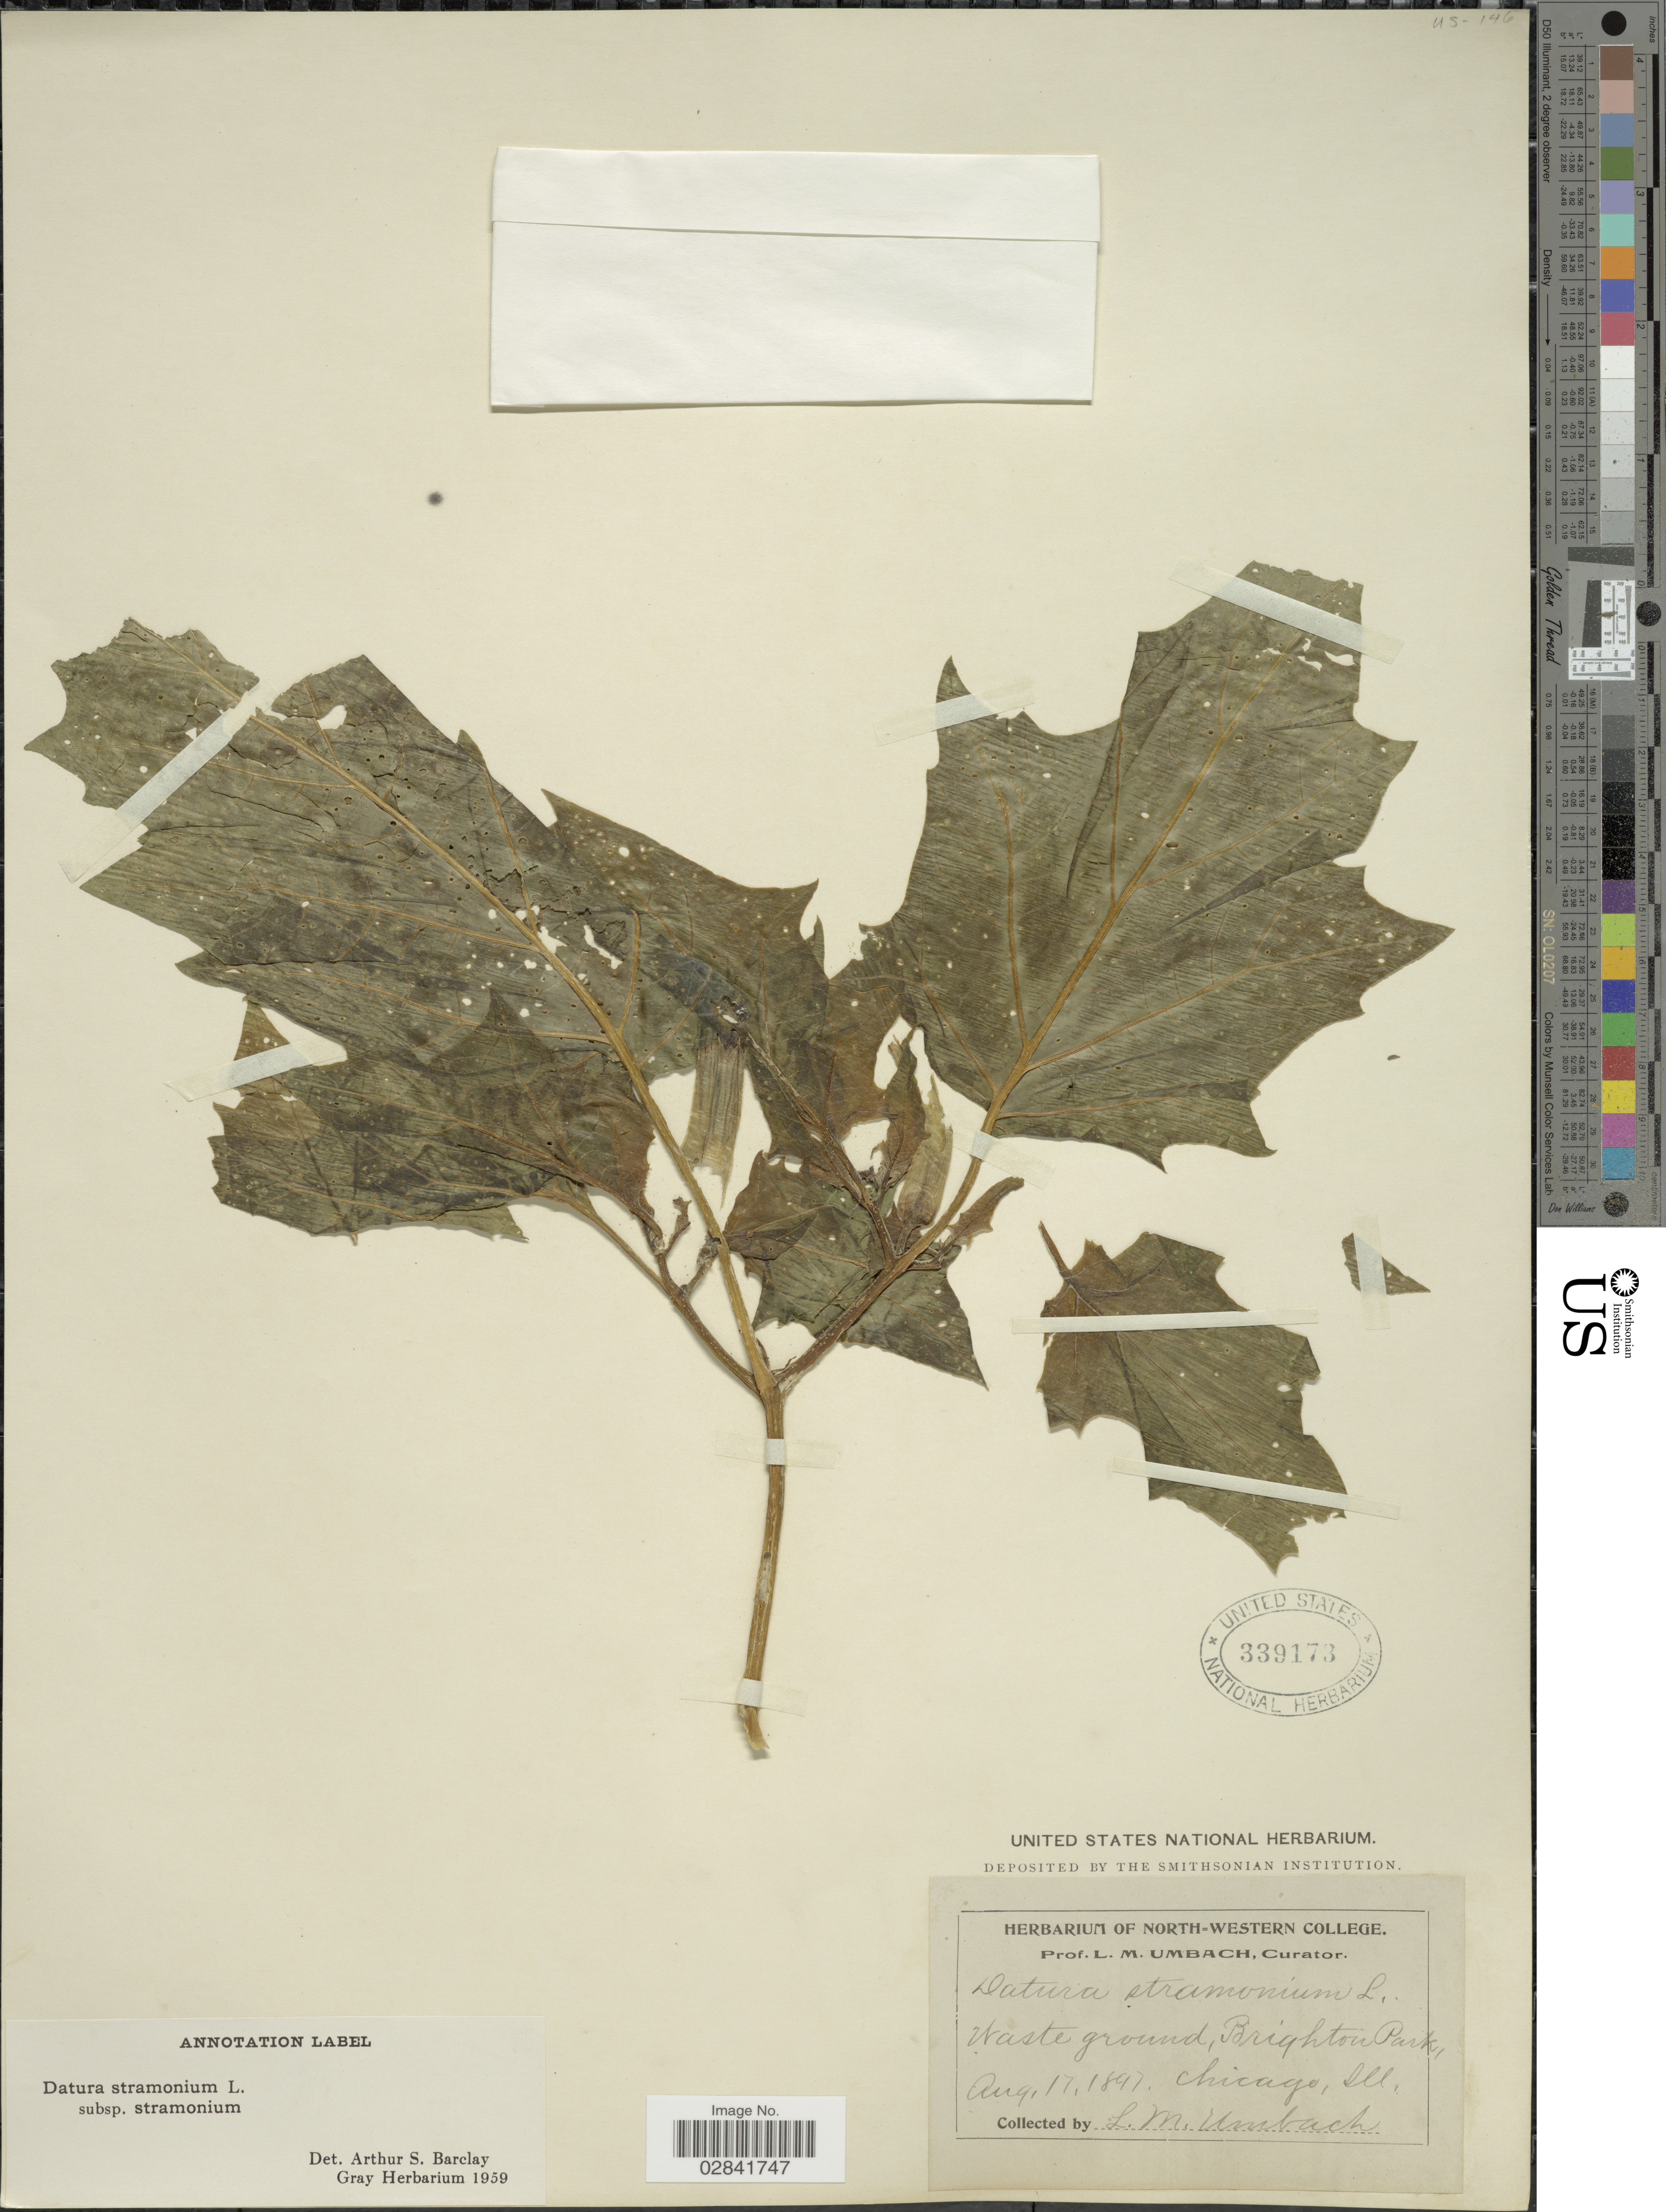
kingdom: Plantae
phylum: Tracheophyta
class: Magnoliopsida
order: Solanales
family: Solanaceae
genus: Datura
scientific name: Datura stramonium subsp. stramonium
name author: L.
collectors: L. M. Umbach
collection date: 1897-08-17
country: United States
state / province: Illinois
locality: Brighton Park, Chicago.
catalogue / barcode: US 339173